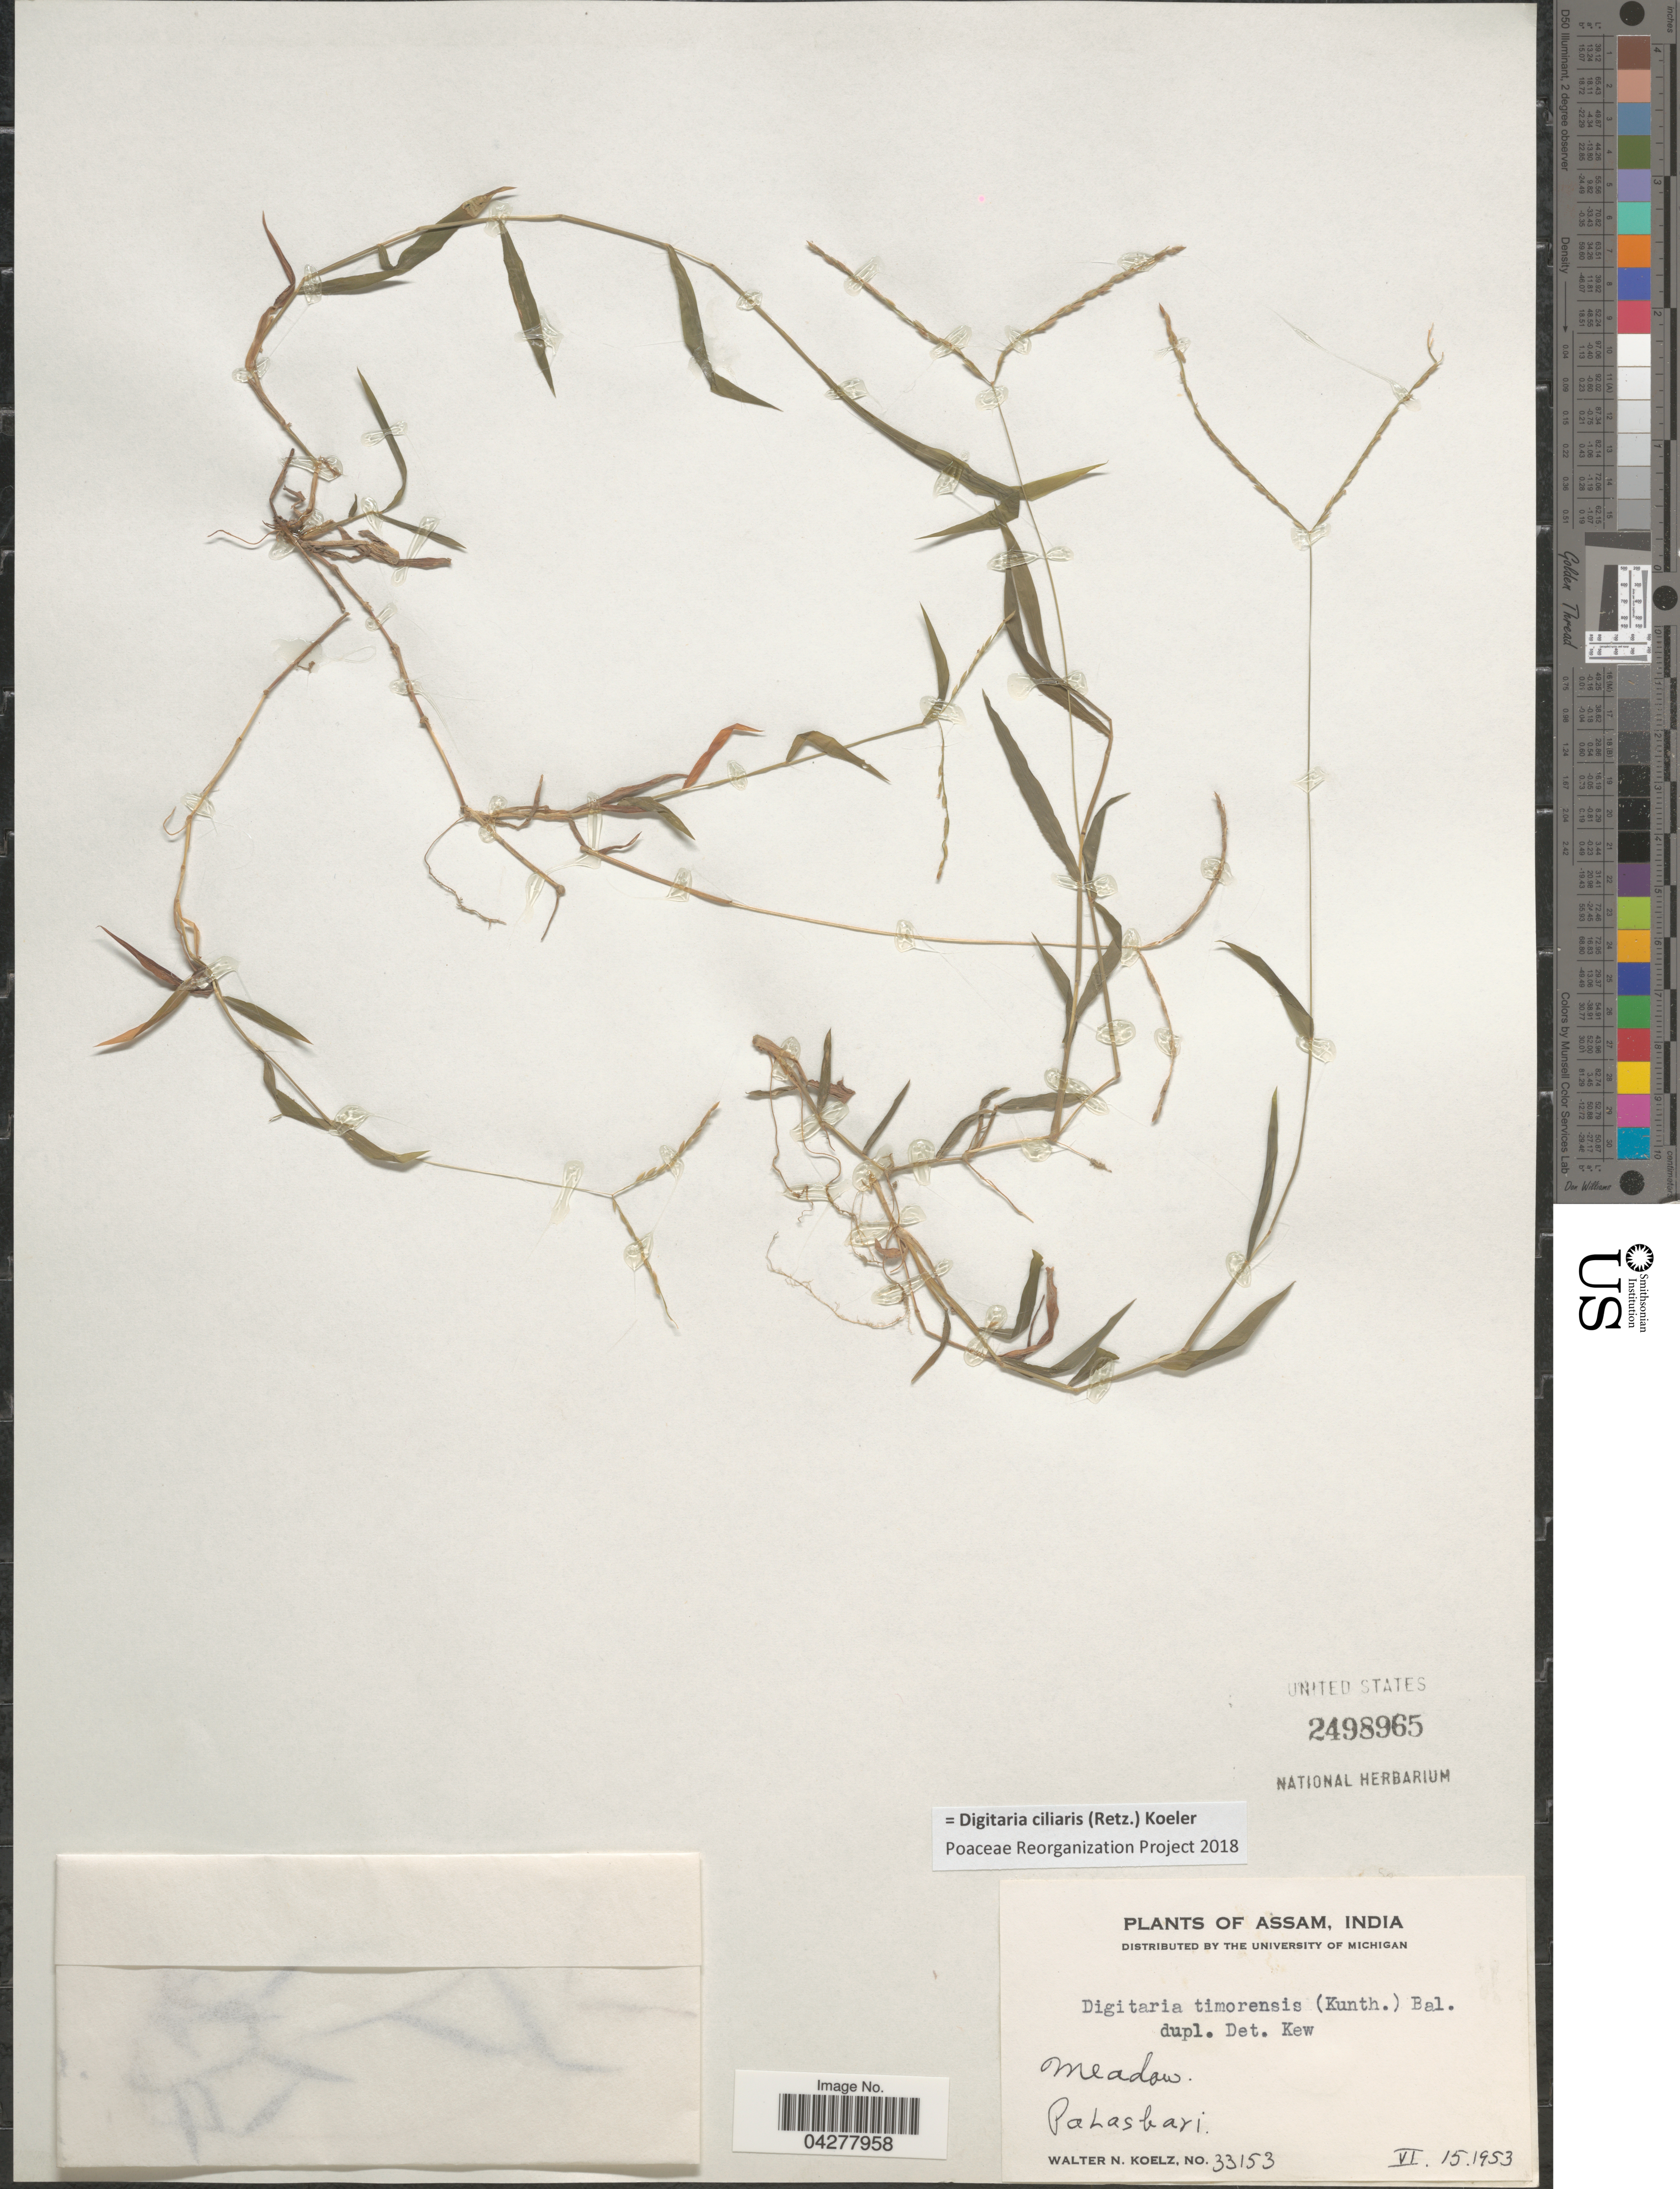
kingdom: Plantae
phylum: Tracheophyta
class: Liliopsida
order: Poales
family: Poaceae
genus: Digitaria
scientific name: Digitaria ciliaris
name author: (Retz.) Koeler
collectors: W. N. Koelz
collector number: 33153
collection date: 1953-06-15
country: India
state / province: Assam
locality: Meadow. Palasbari.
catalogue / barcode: US 2498965